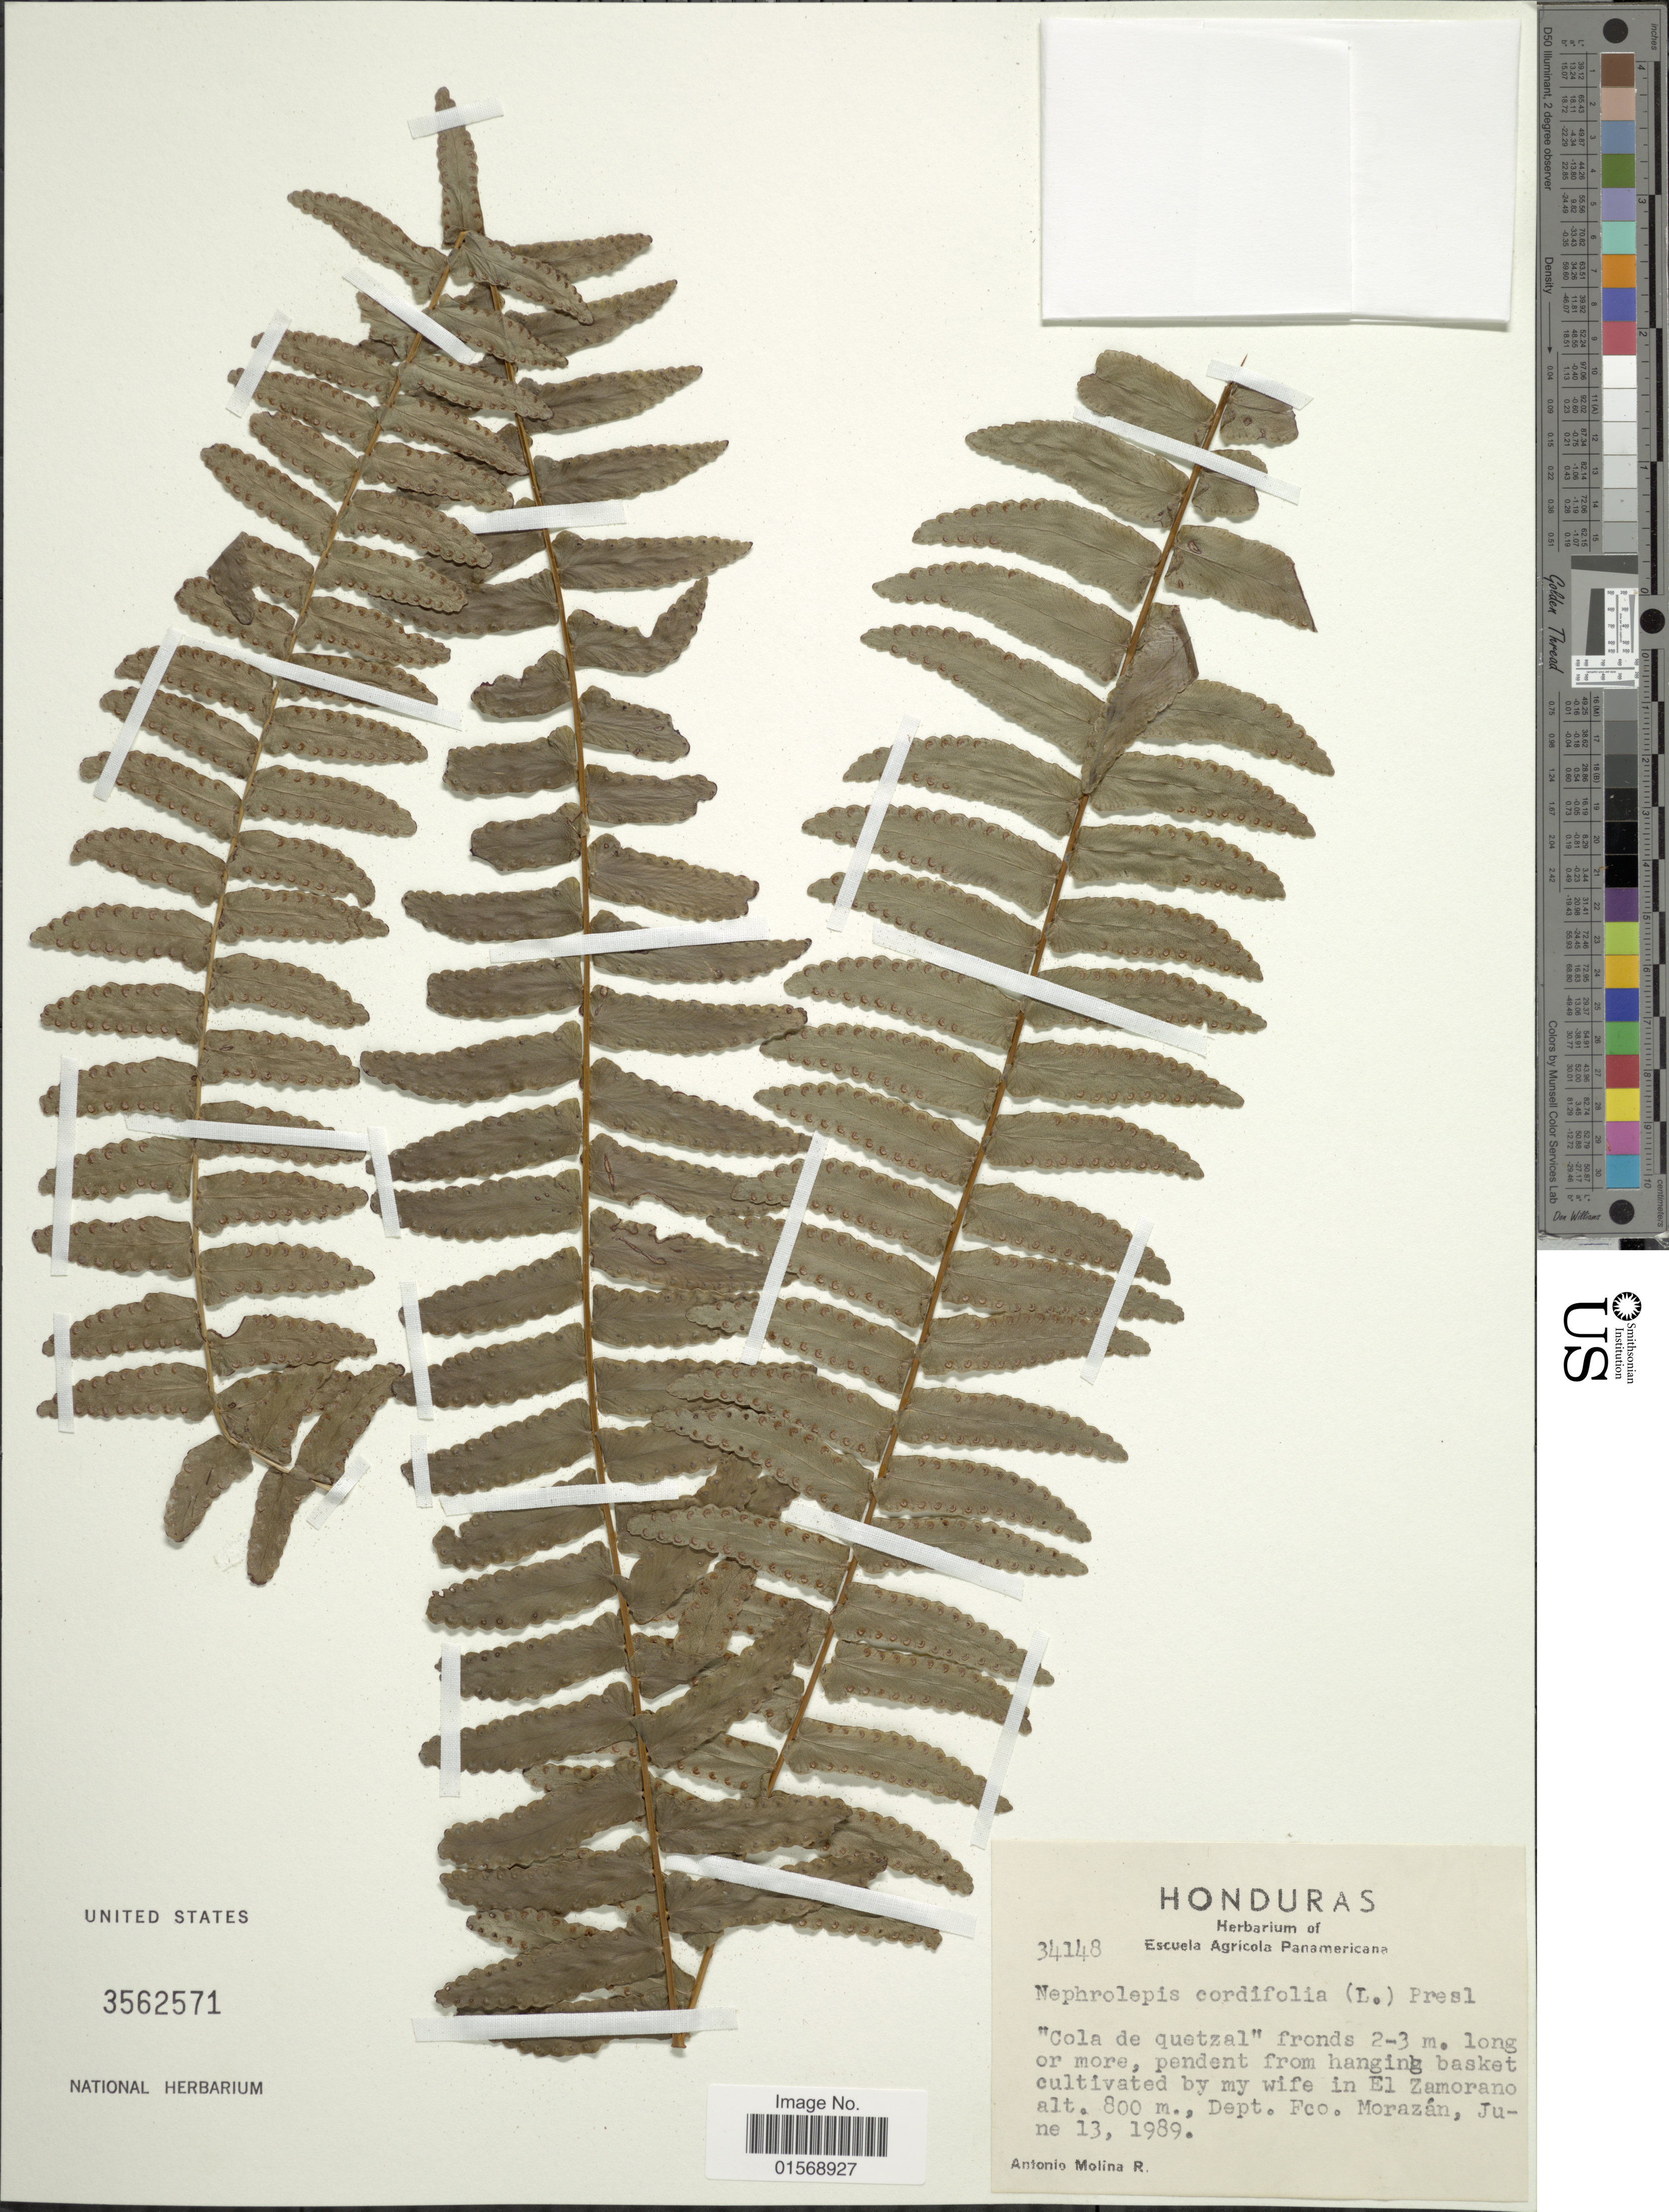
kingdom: Plantae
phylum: Tracheophyta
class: Polypodiopsida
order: Polypodiales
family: Nephrolepidaceae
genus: Nephrolepis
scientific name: Nephrolepis cordifolia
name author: (L.) C. Presl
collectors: A. Molina R.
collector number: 34148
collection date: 1989-06-13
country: Honduras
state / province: Fco. Morazán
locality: Honduras, in El Zamorano. Dept, Fco. Morazan.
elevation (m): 800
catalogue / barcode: US 3562571